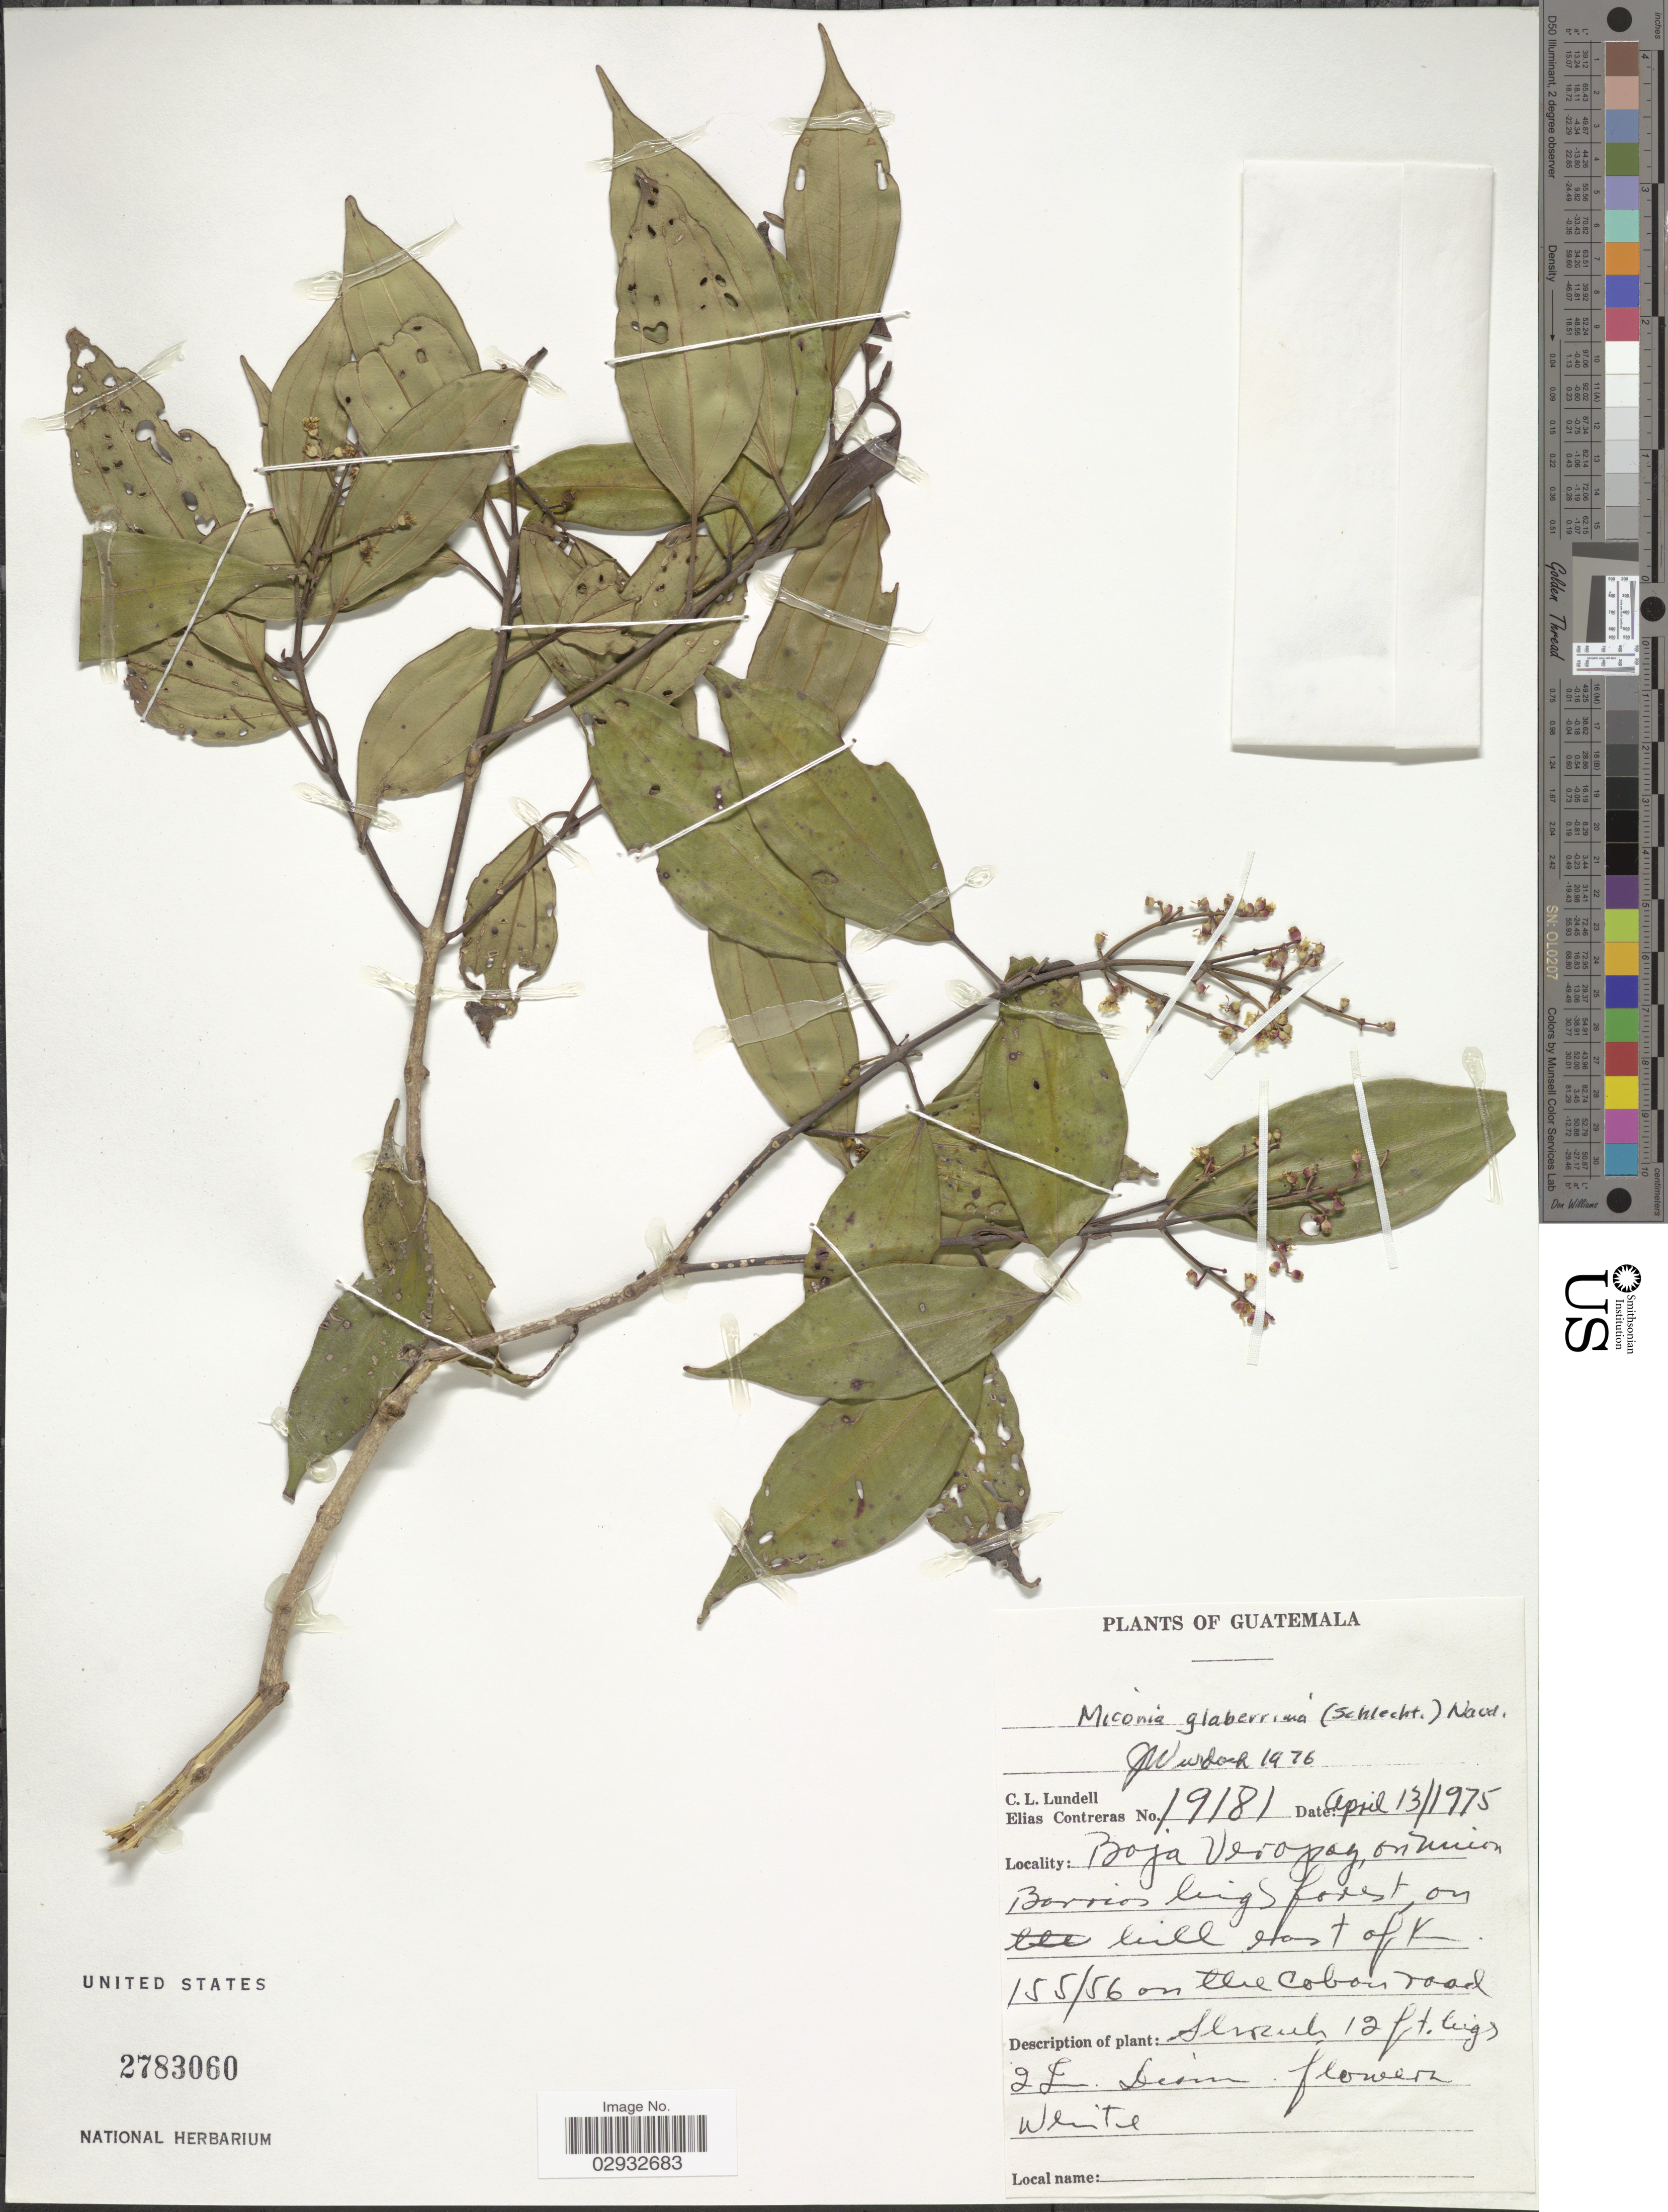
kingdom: Plantae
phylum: Tracheophyta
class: Magnoliopsida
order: Myrtales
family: Melastomataceae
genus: Miconia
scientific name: Miconia glaberrima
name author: (Schltdl.) Naudin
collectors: C. L. Lundell & E. Contreras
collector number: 19181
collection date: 1975-04-13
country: Guatemala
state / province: Baja Verapaz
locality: On Union Barrios ling S forest on hill east of Km. 155/56 on the Coban road.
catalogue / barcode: US 2783060